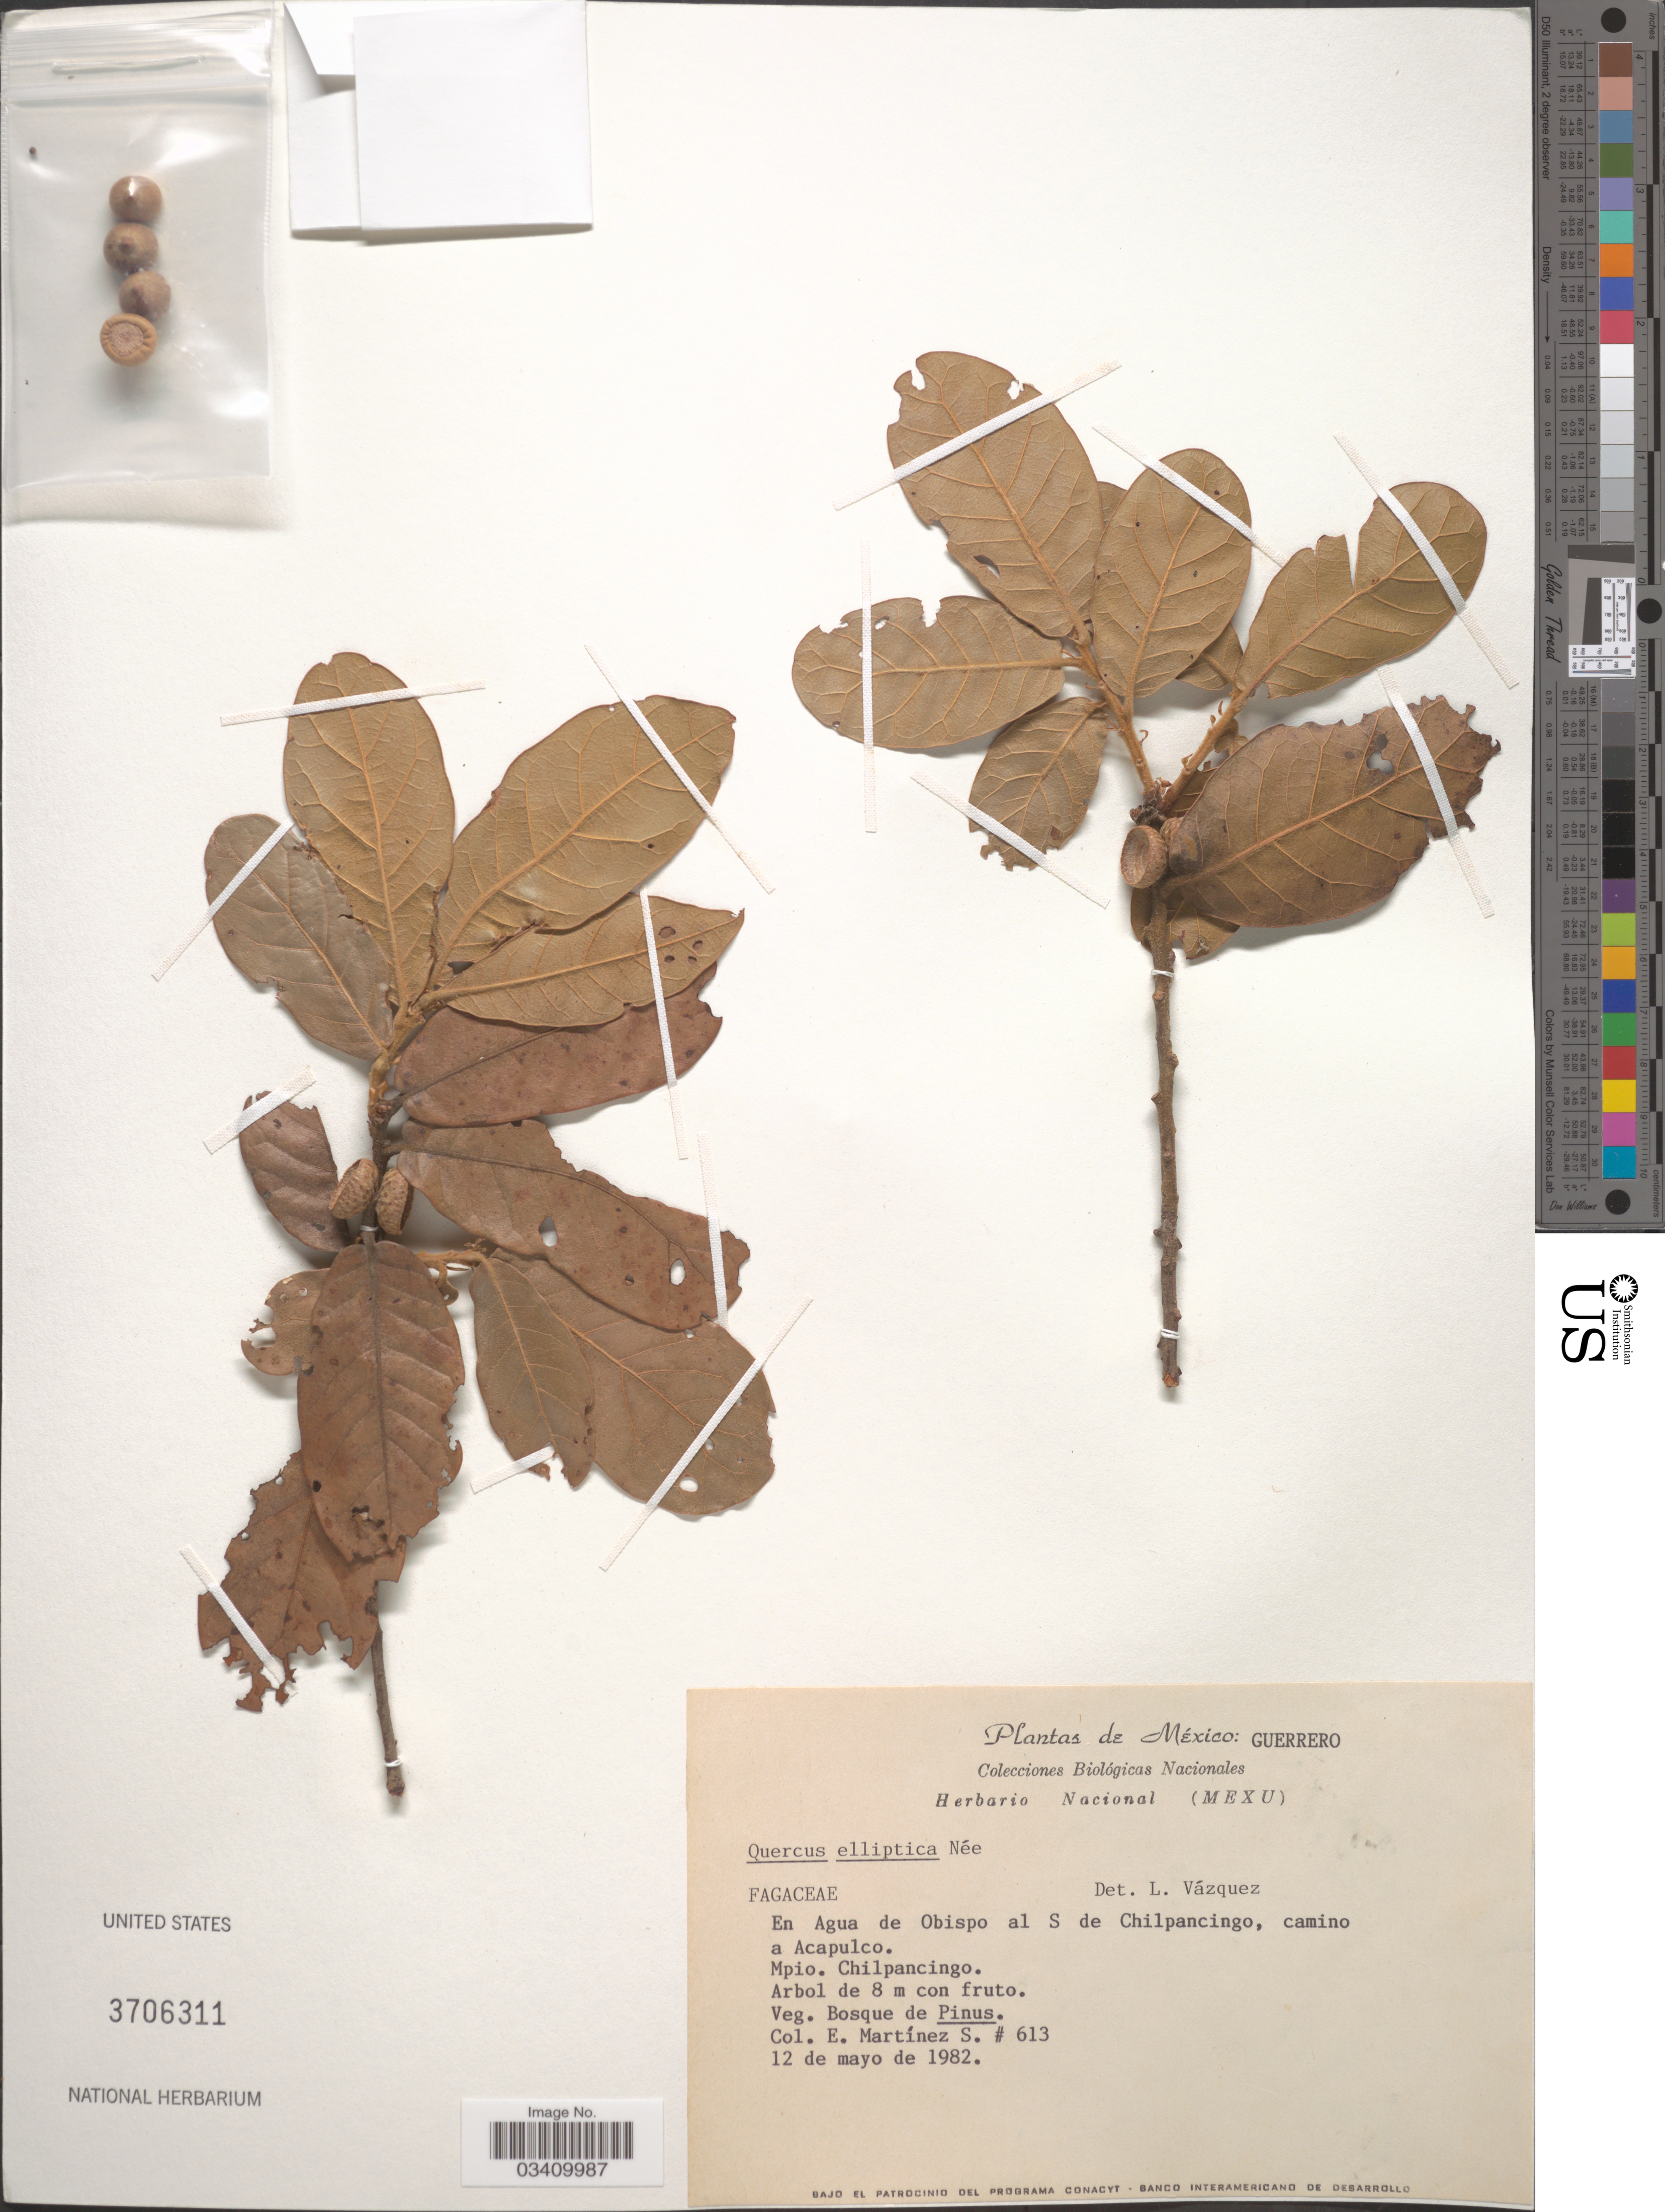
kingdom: Plantae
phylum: Tracheophyta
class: Magnoliopsida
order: Fagales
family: Fagaceae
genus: Quercus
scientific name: Quercus elliptica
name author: Née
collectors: E. M. Martínez S.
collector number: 613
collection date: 1982-05-12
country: Mexico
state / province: Guerrero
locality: En Agua de Obispo al S de Chilpancingo, camino a Acapulco. Mpio. Chilpancingo.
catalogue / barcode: US 3706311